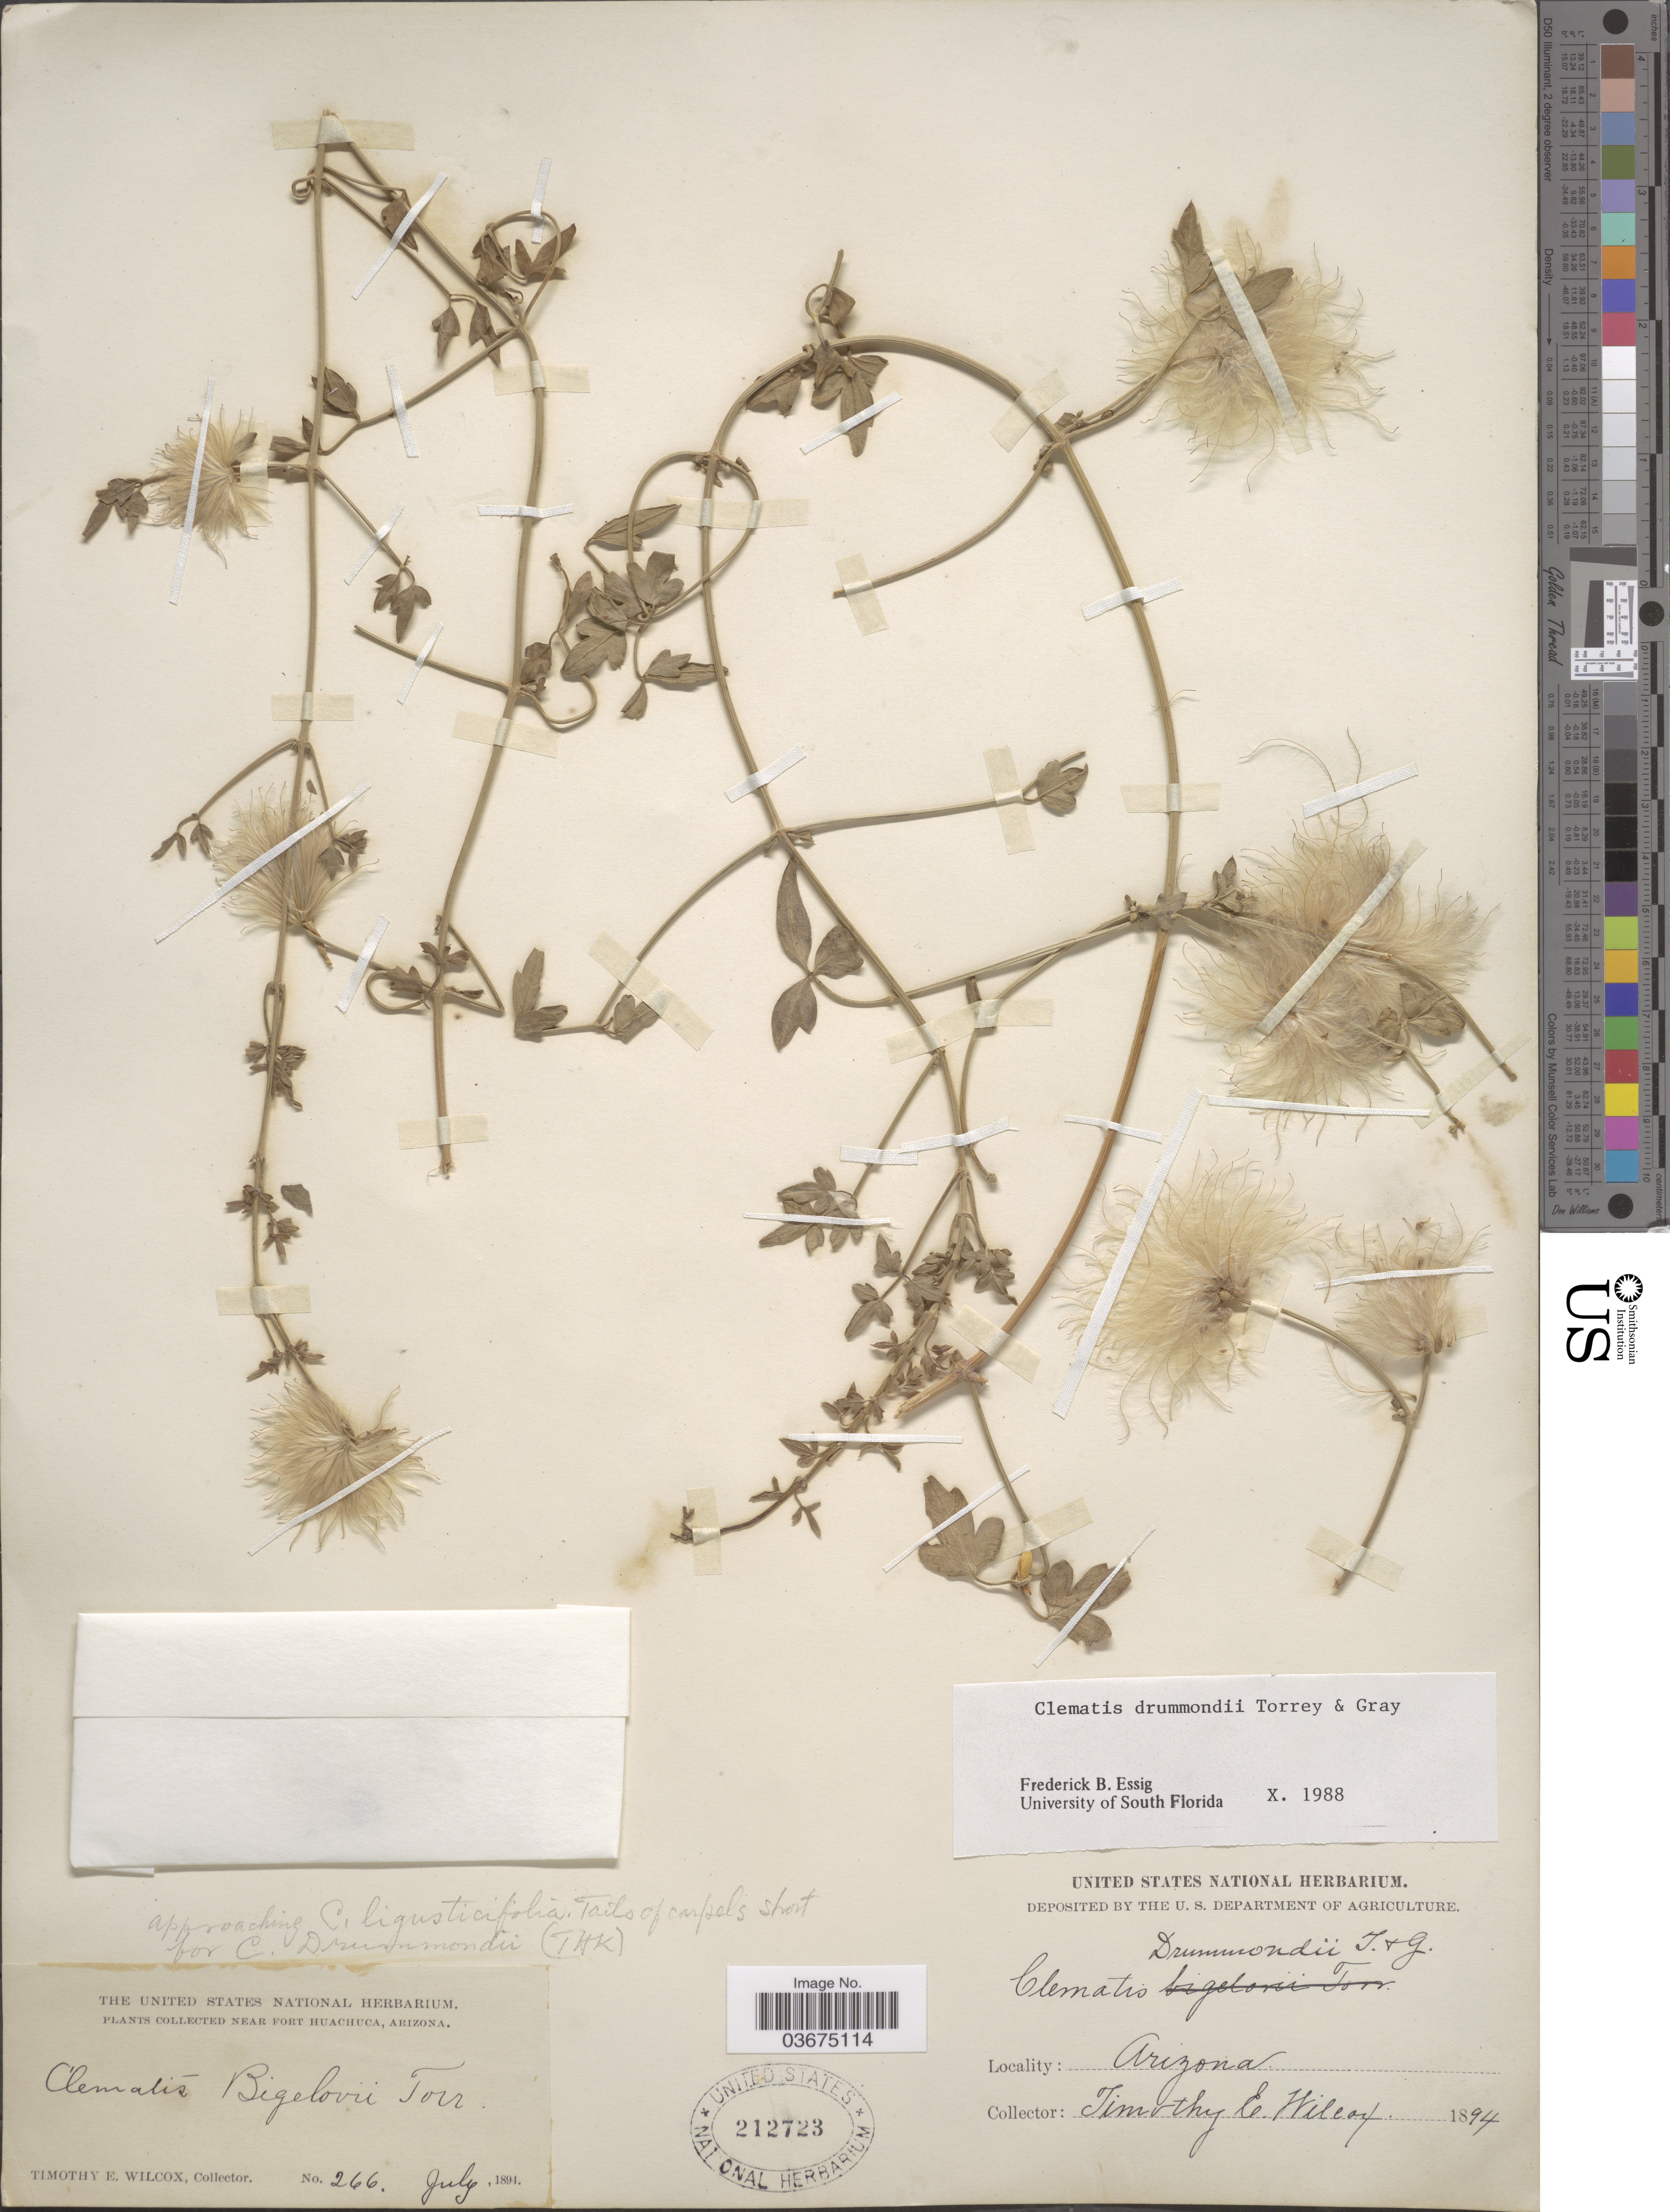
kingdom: Plantae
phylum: Tracheophyta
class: Magnoliopsida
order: Ranunculales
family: Ranunculaceae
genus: Clematis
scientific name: Clematis drummondii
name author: Torr. & A. Gray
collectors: T. E. Wilcox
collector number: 266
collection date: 1894-07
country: United States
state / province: Arizona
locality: Near Fort Huachuca.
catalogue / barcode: US 212723